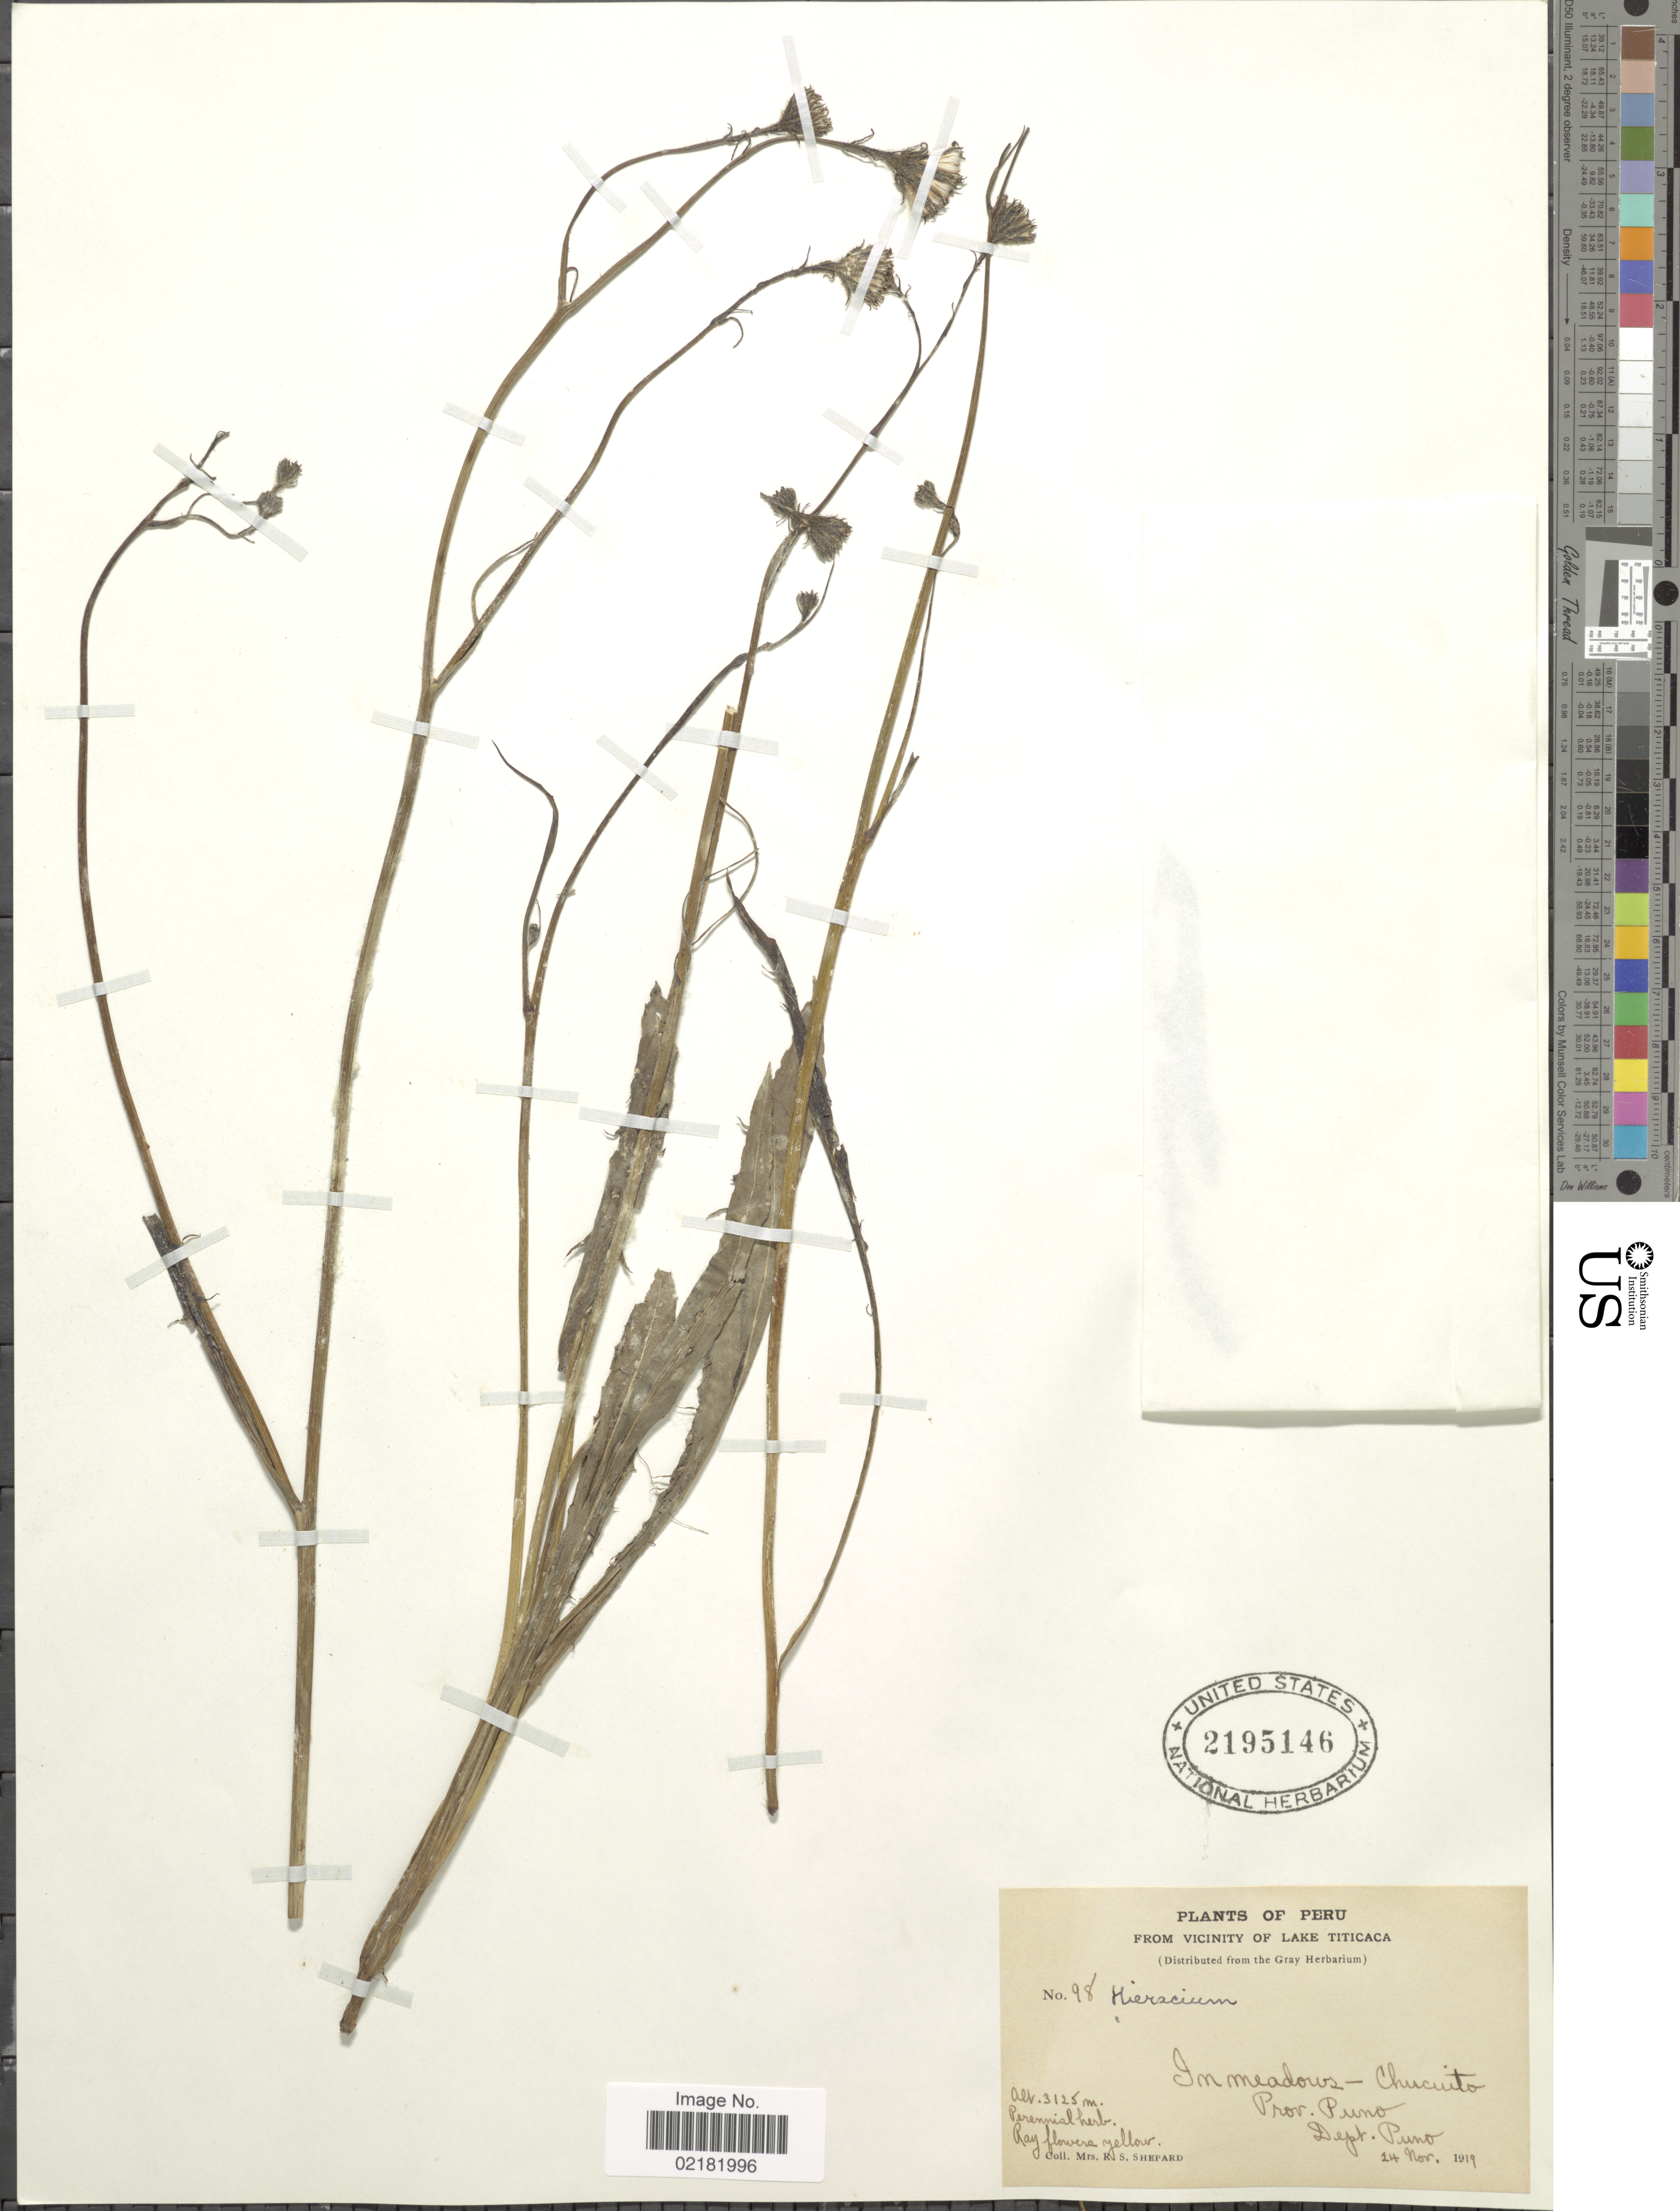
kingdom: Plantae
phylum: Tracheophyta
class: Magnoliopsida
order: Asterales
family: Asteraceae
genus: Hieracium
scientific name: Hieracium repandulare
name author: Druce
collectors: R. Shepard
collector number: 98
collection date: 1919-11-24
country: Peru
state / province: Puno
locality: In meadows-Chucuito, Dept. Puno, vicinity of Lake Titicaca.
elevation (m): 3125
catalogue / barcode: US 2195146